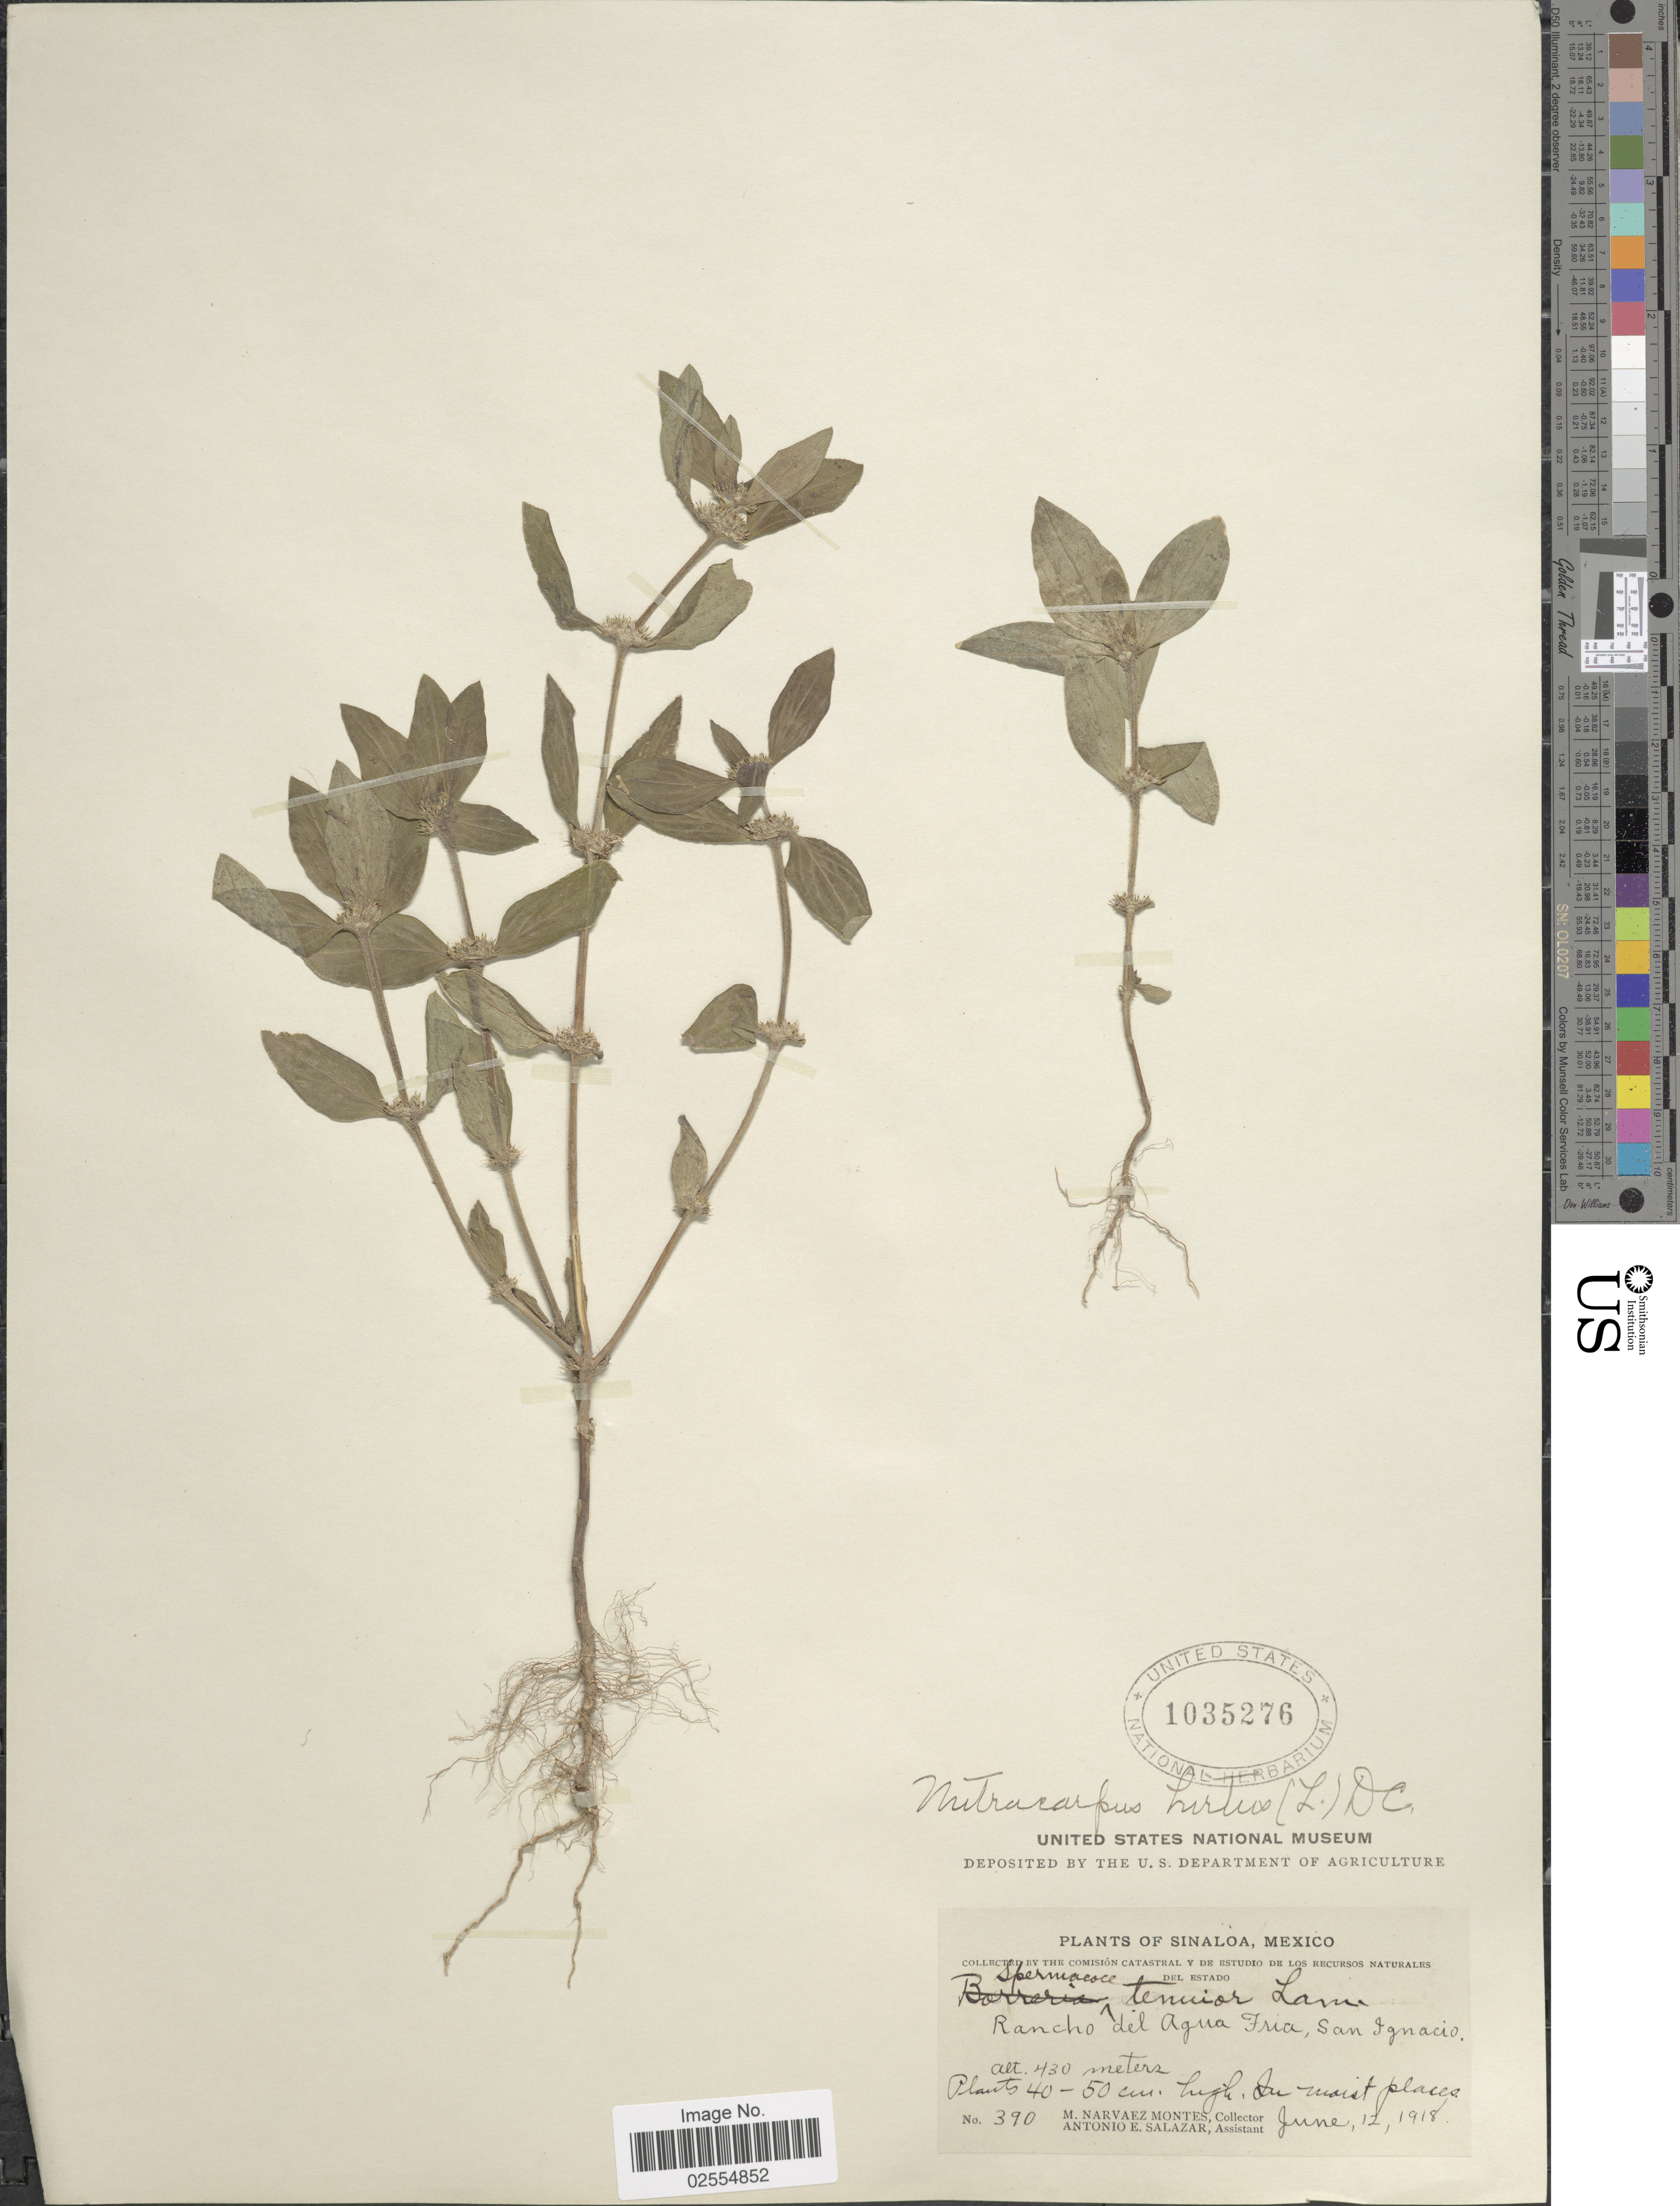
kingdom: Plantae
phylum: Tracheophyta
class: Magnoliopsida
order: Gentianales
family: Rubiaceae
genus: Mitracarpus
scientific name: Mitracarpus hirtus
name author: (L.) DC.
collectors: M. Narvaez-Montes & A. E. Salazar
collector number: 390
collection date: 1918-06-12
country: Mexico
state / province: Sinaloa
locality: Rancho del Agua Fria, San Ignacio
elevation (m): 430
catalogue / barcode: US 1035276